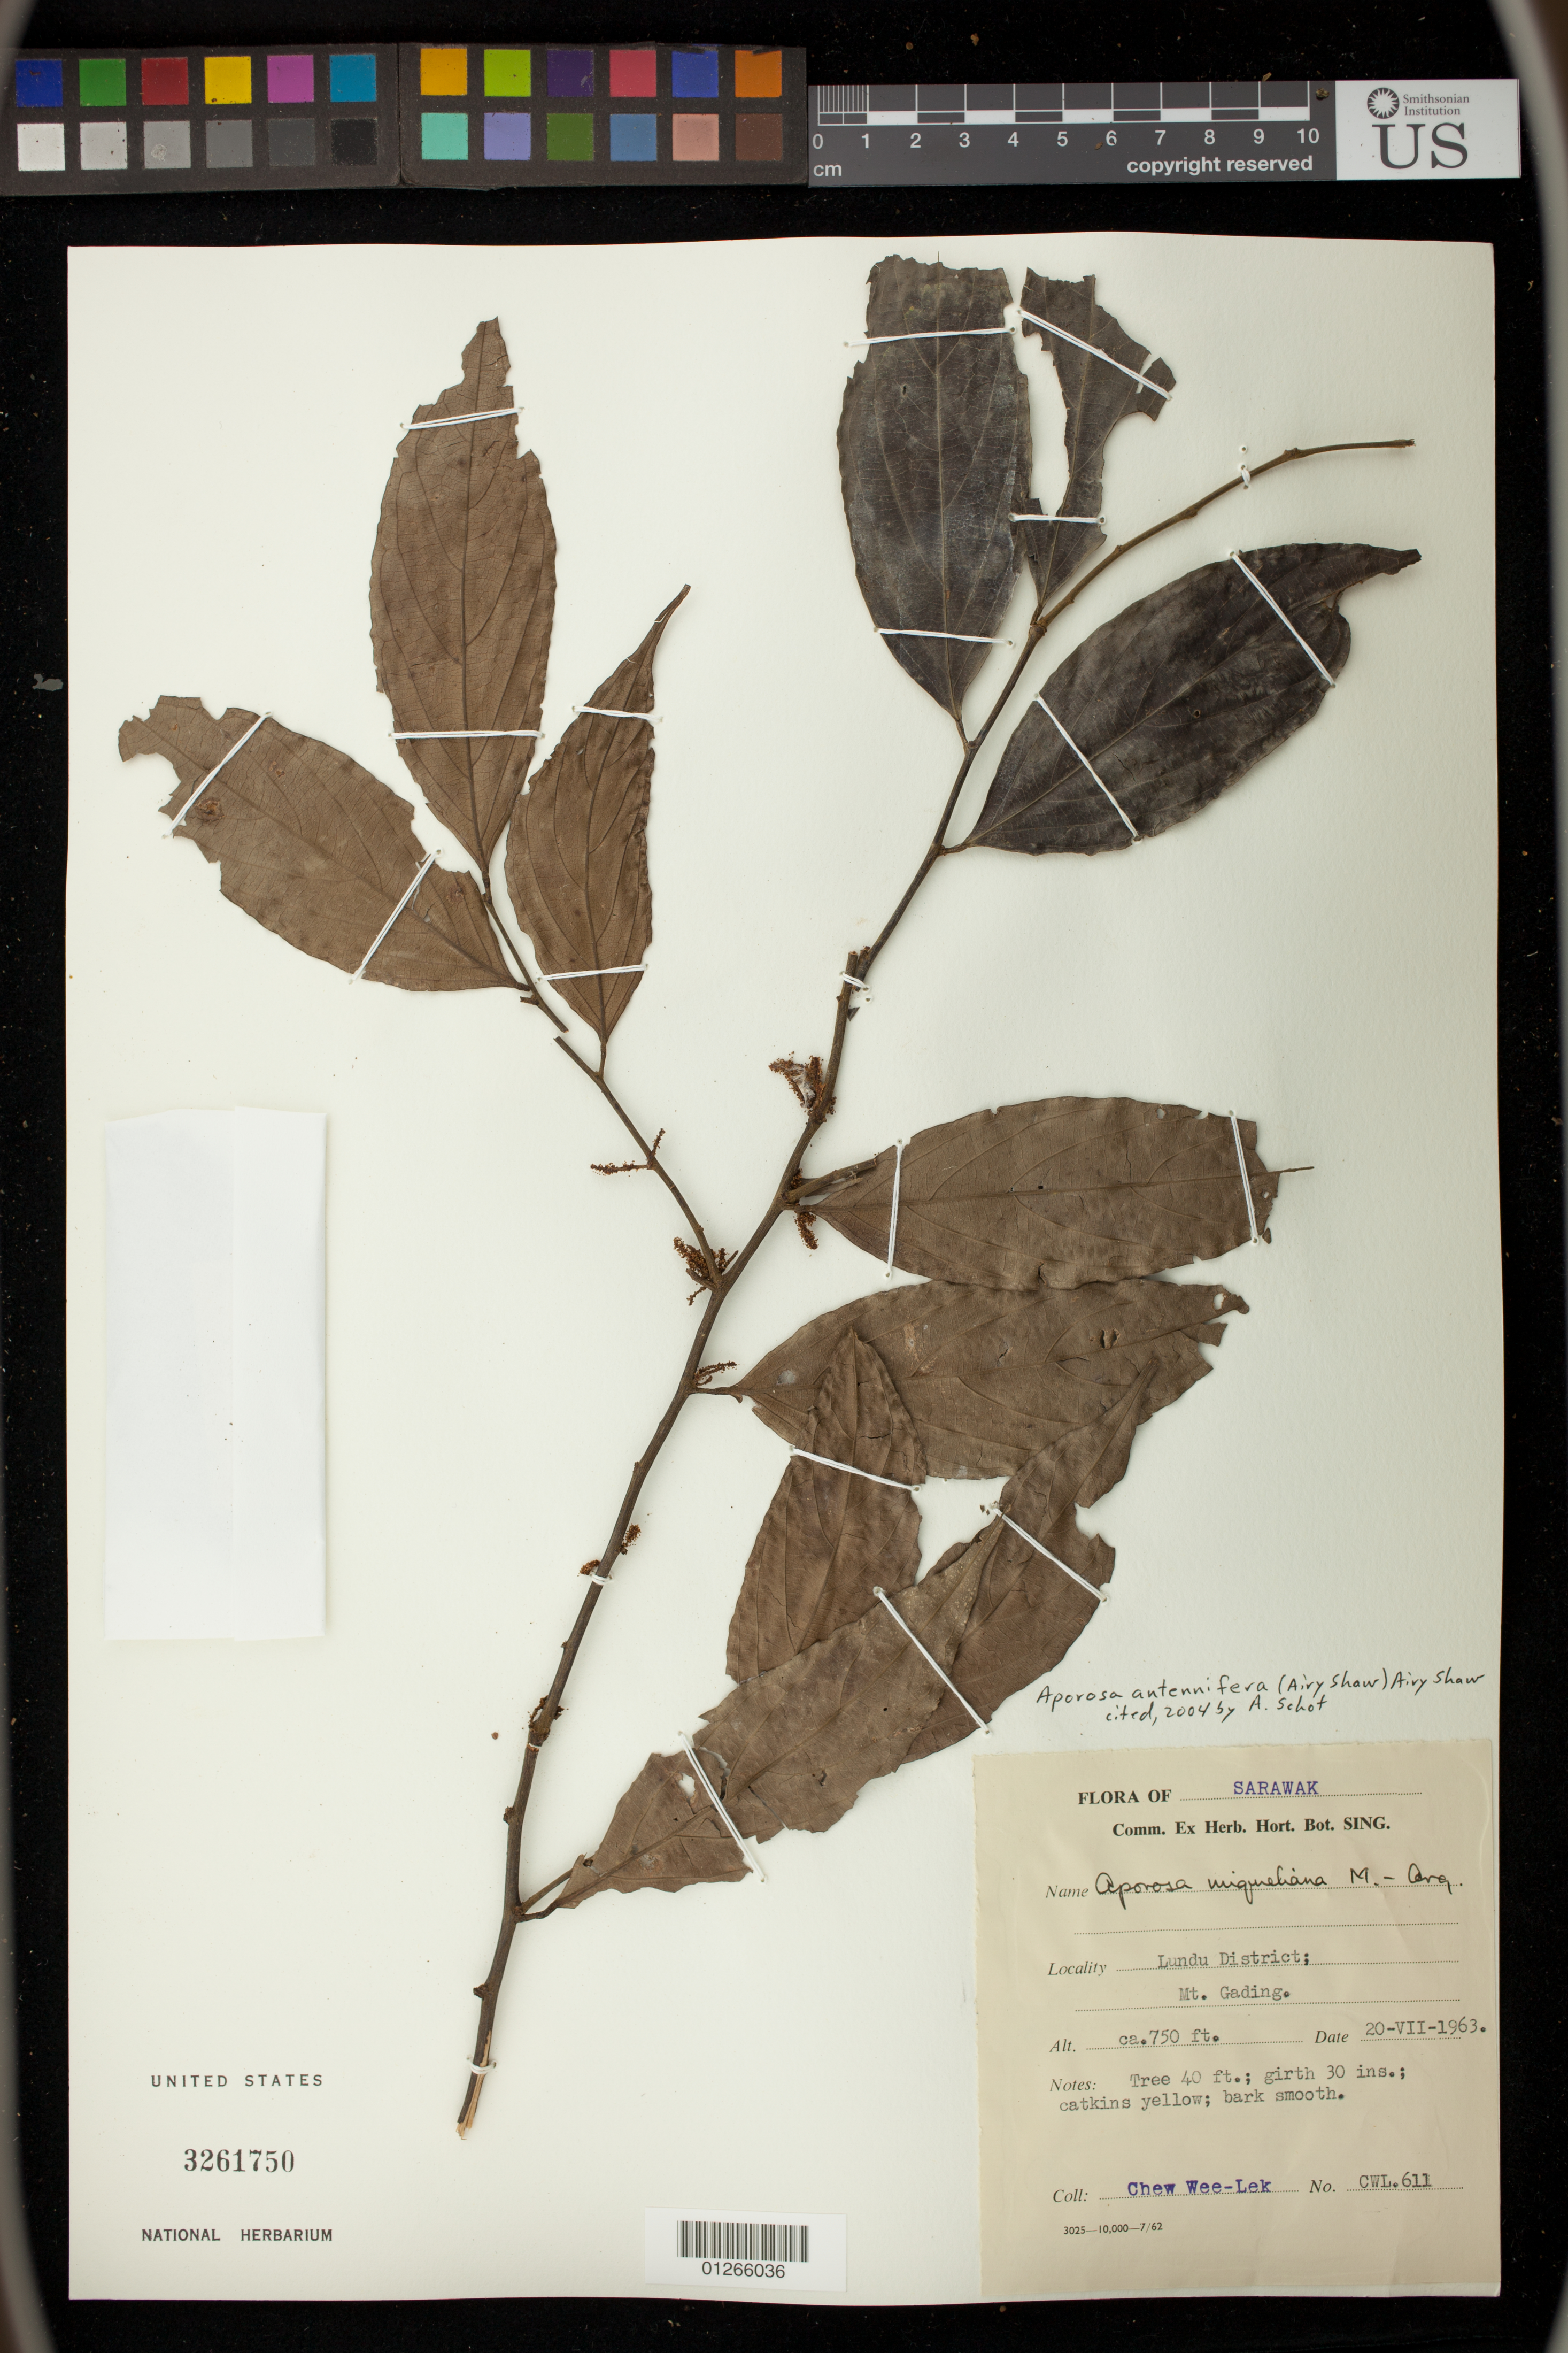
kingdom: Plantae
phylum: Tracheophyta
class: Magnoliopsida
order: Malpighiales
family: Phyllanthaceae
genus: Aporosa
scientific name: Aporosa antennifera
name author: (Airy Shaw) Airy Shaw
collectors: W. Chew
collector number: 611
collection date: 1963-07-20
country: Malaysia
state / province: Sarawak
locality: Lundu District; Mt. Gading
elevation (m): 229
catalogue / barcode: US 3261750